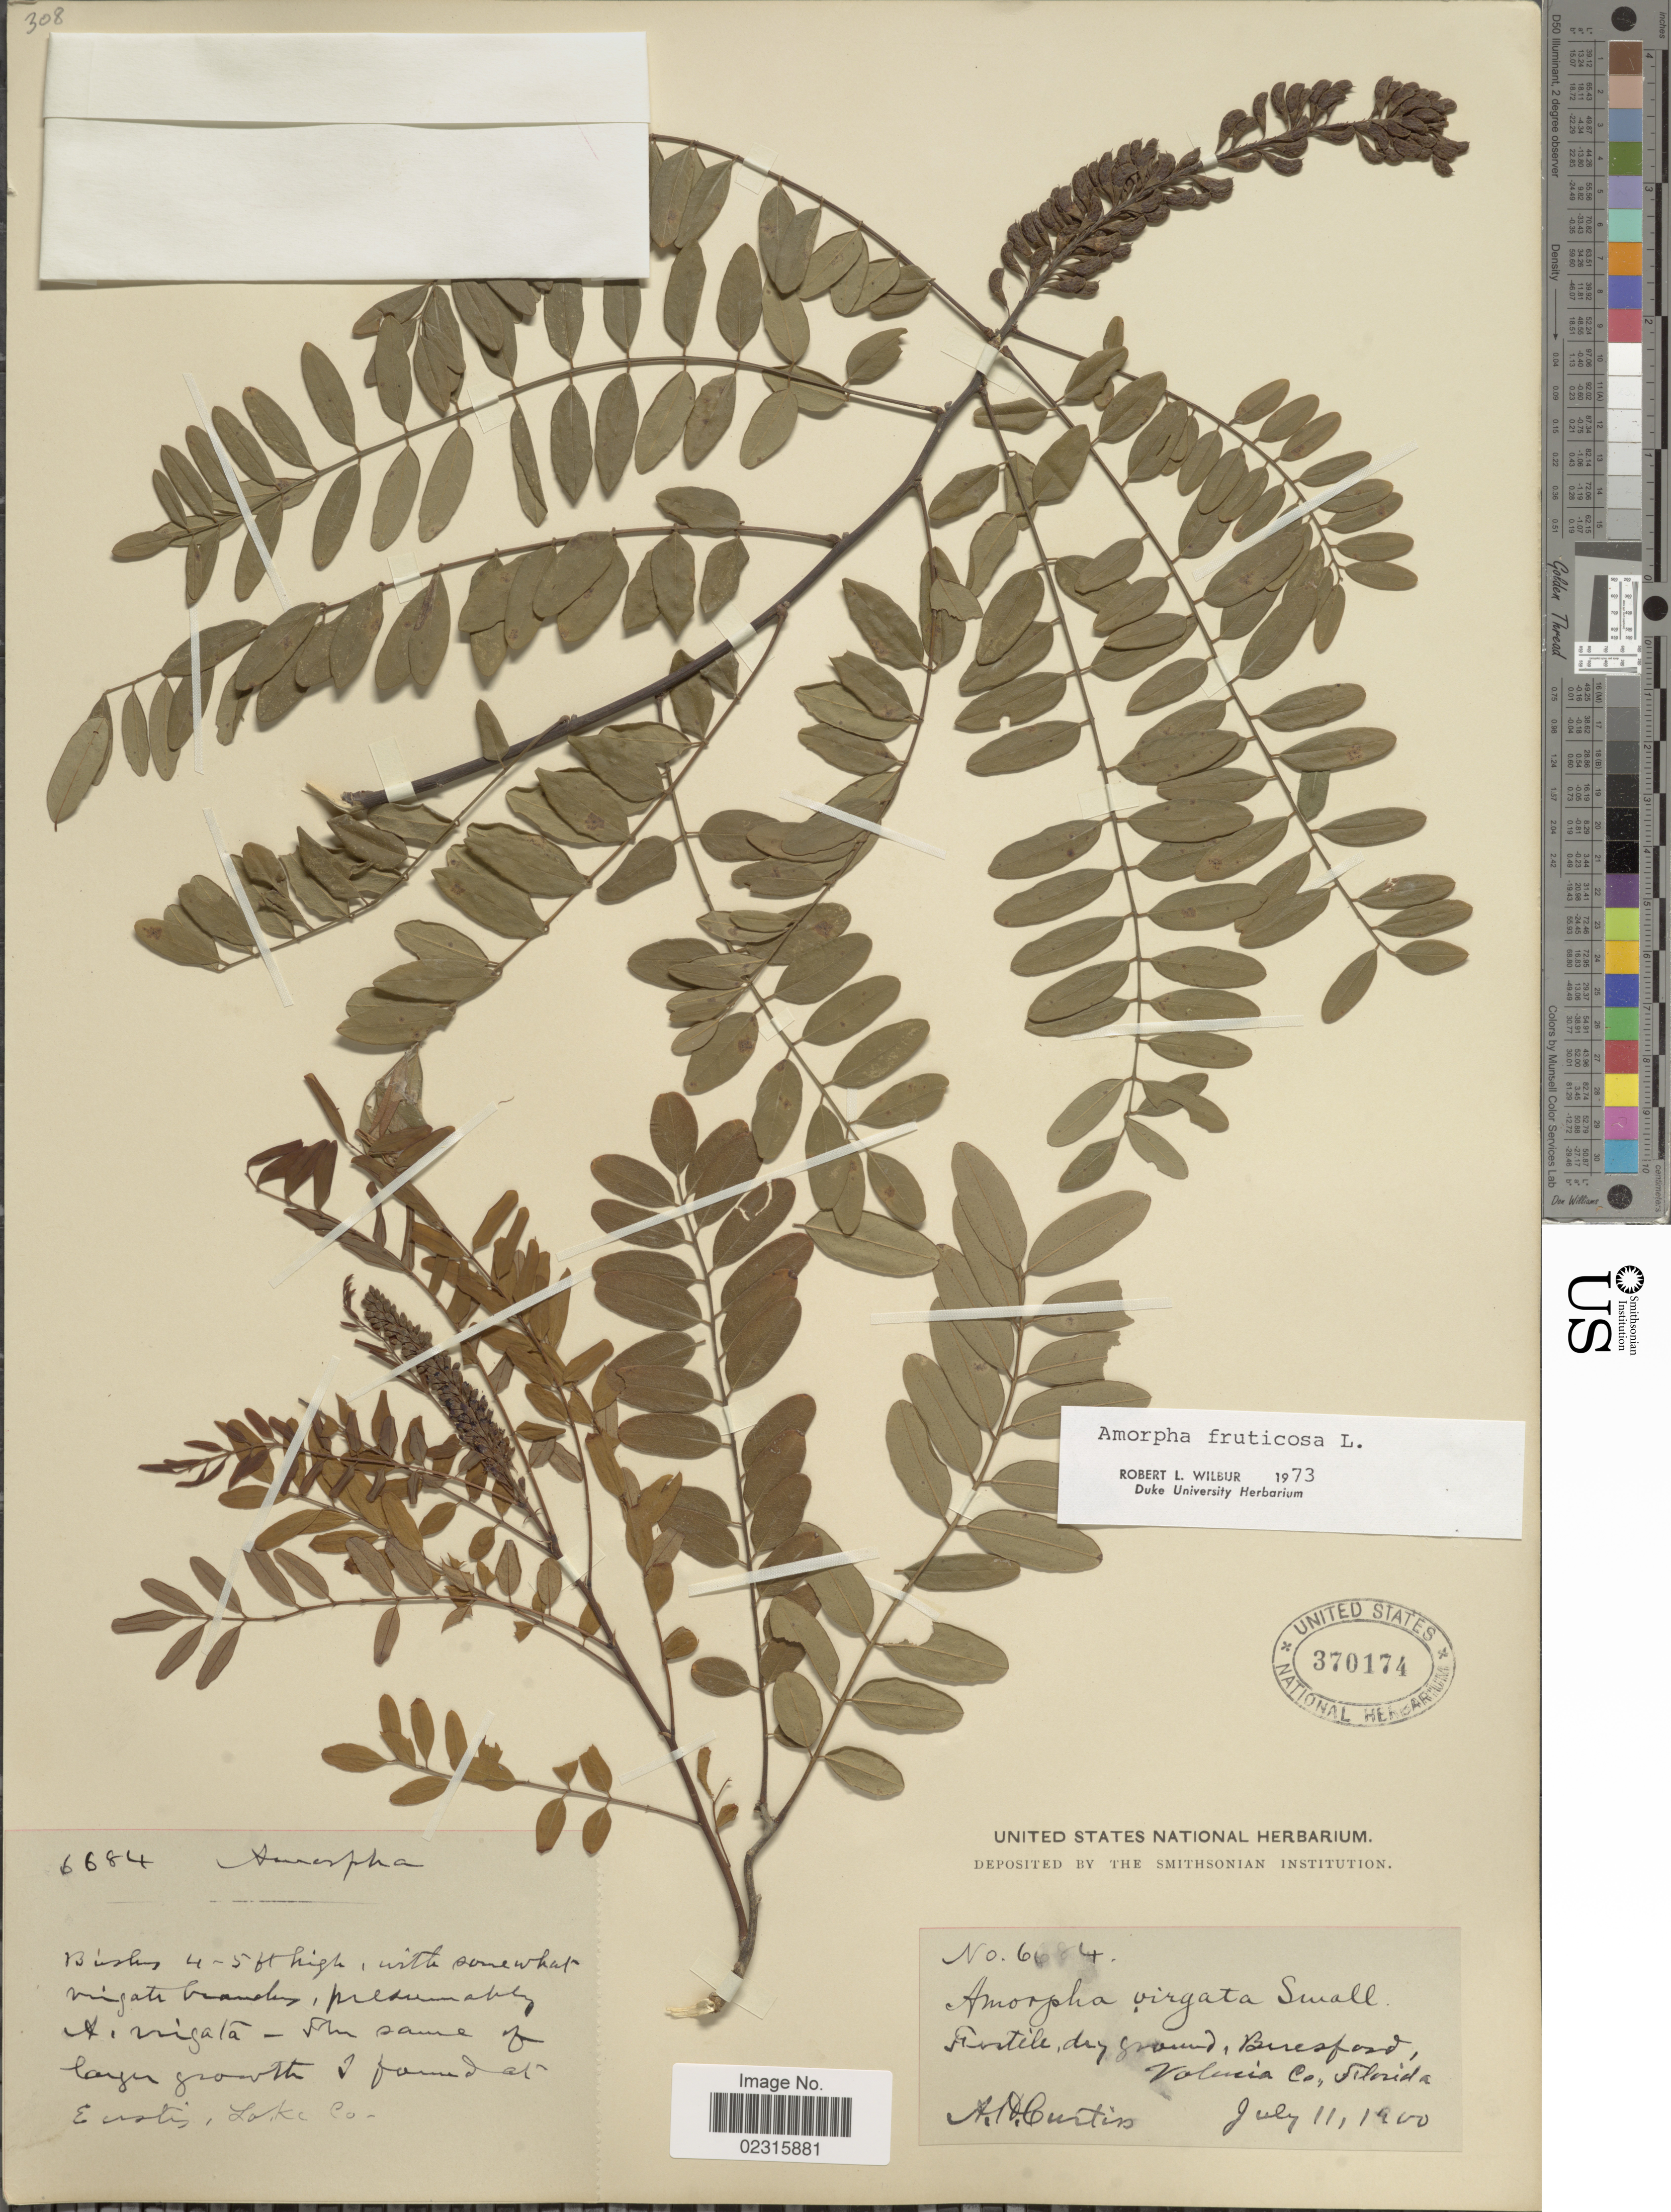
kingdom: Plantae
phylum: Tracheophyta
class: Magnoliopsida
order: Fabales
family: Fabaceae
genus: Amorpha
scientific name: Amorpha fruticosa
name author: L.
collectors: A. Curtis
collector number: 6684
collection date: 1900-07-11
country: United States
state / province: Florida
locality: Fertile, dry ground. Beresford, Volusia Co.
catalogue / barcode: US 370174